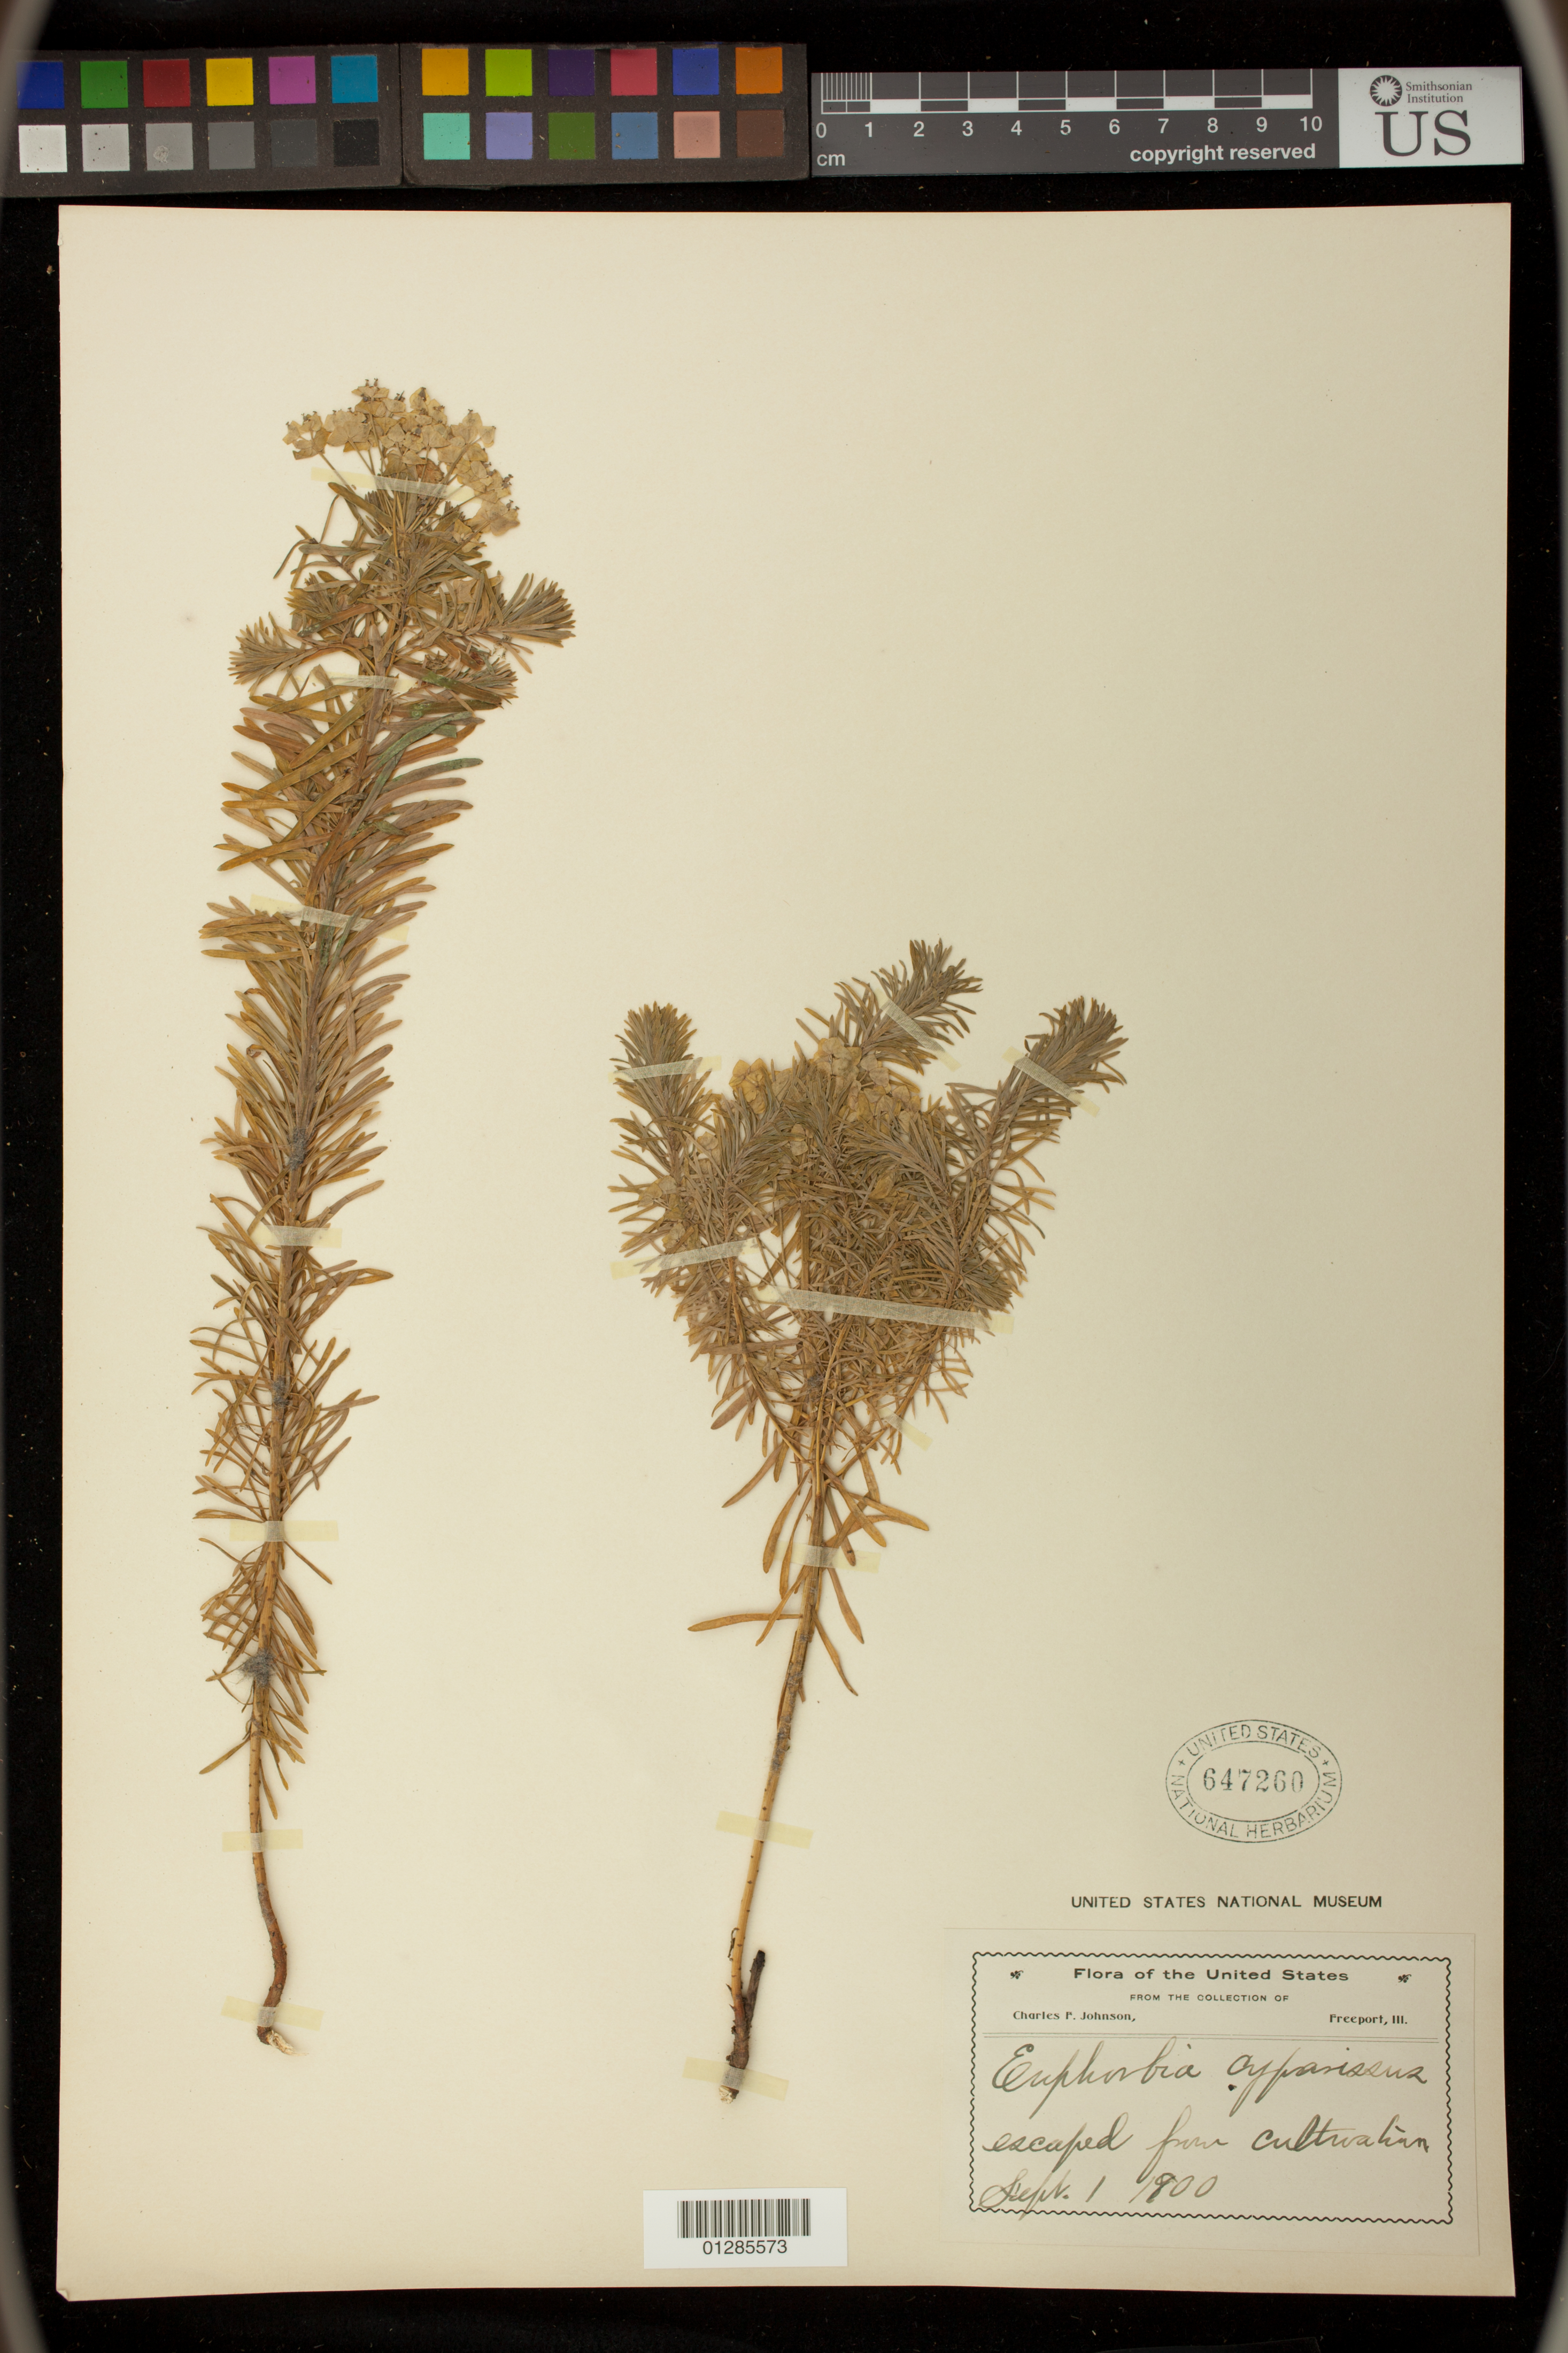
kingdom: Plantae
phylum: Tracheophyta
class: Magnoliopsida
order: Malpighiales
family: Euphorbiaceae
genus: Euphorbia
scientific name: Euphorbia cyparissias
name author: L.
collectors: C. F. Johnson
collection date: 1900-09-01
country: United States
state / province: Illinois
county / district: Stephenson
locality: Freeport, Ill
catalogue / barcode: US 647260